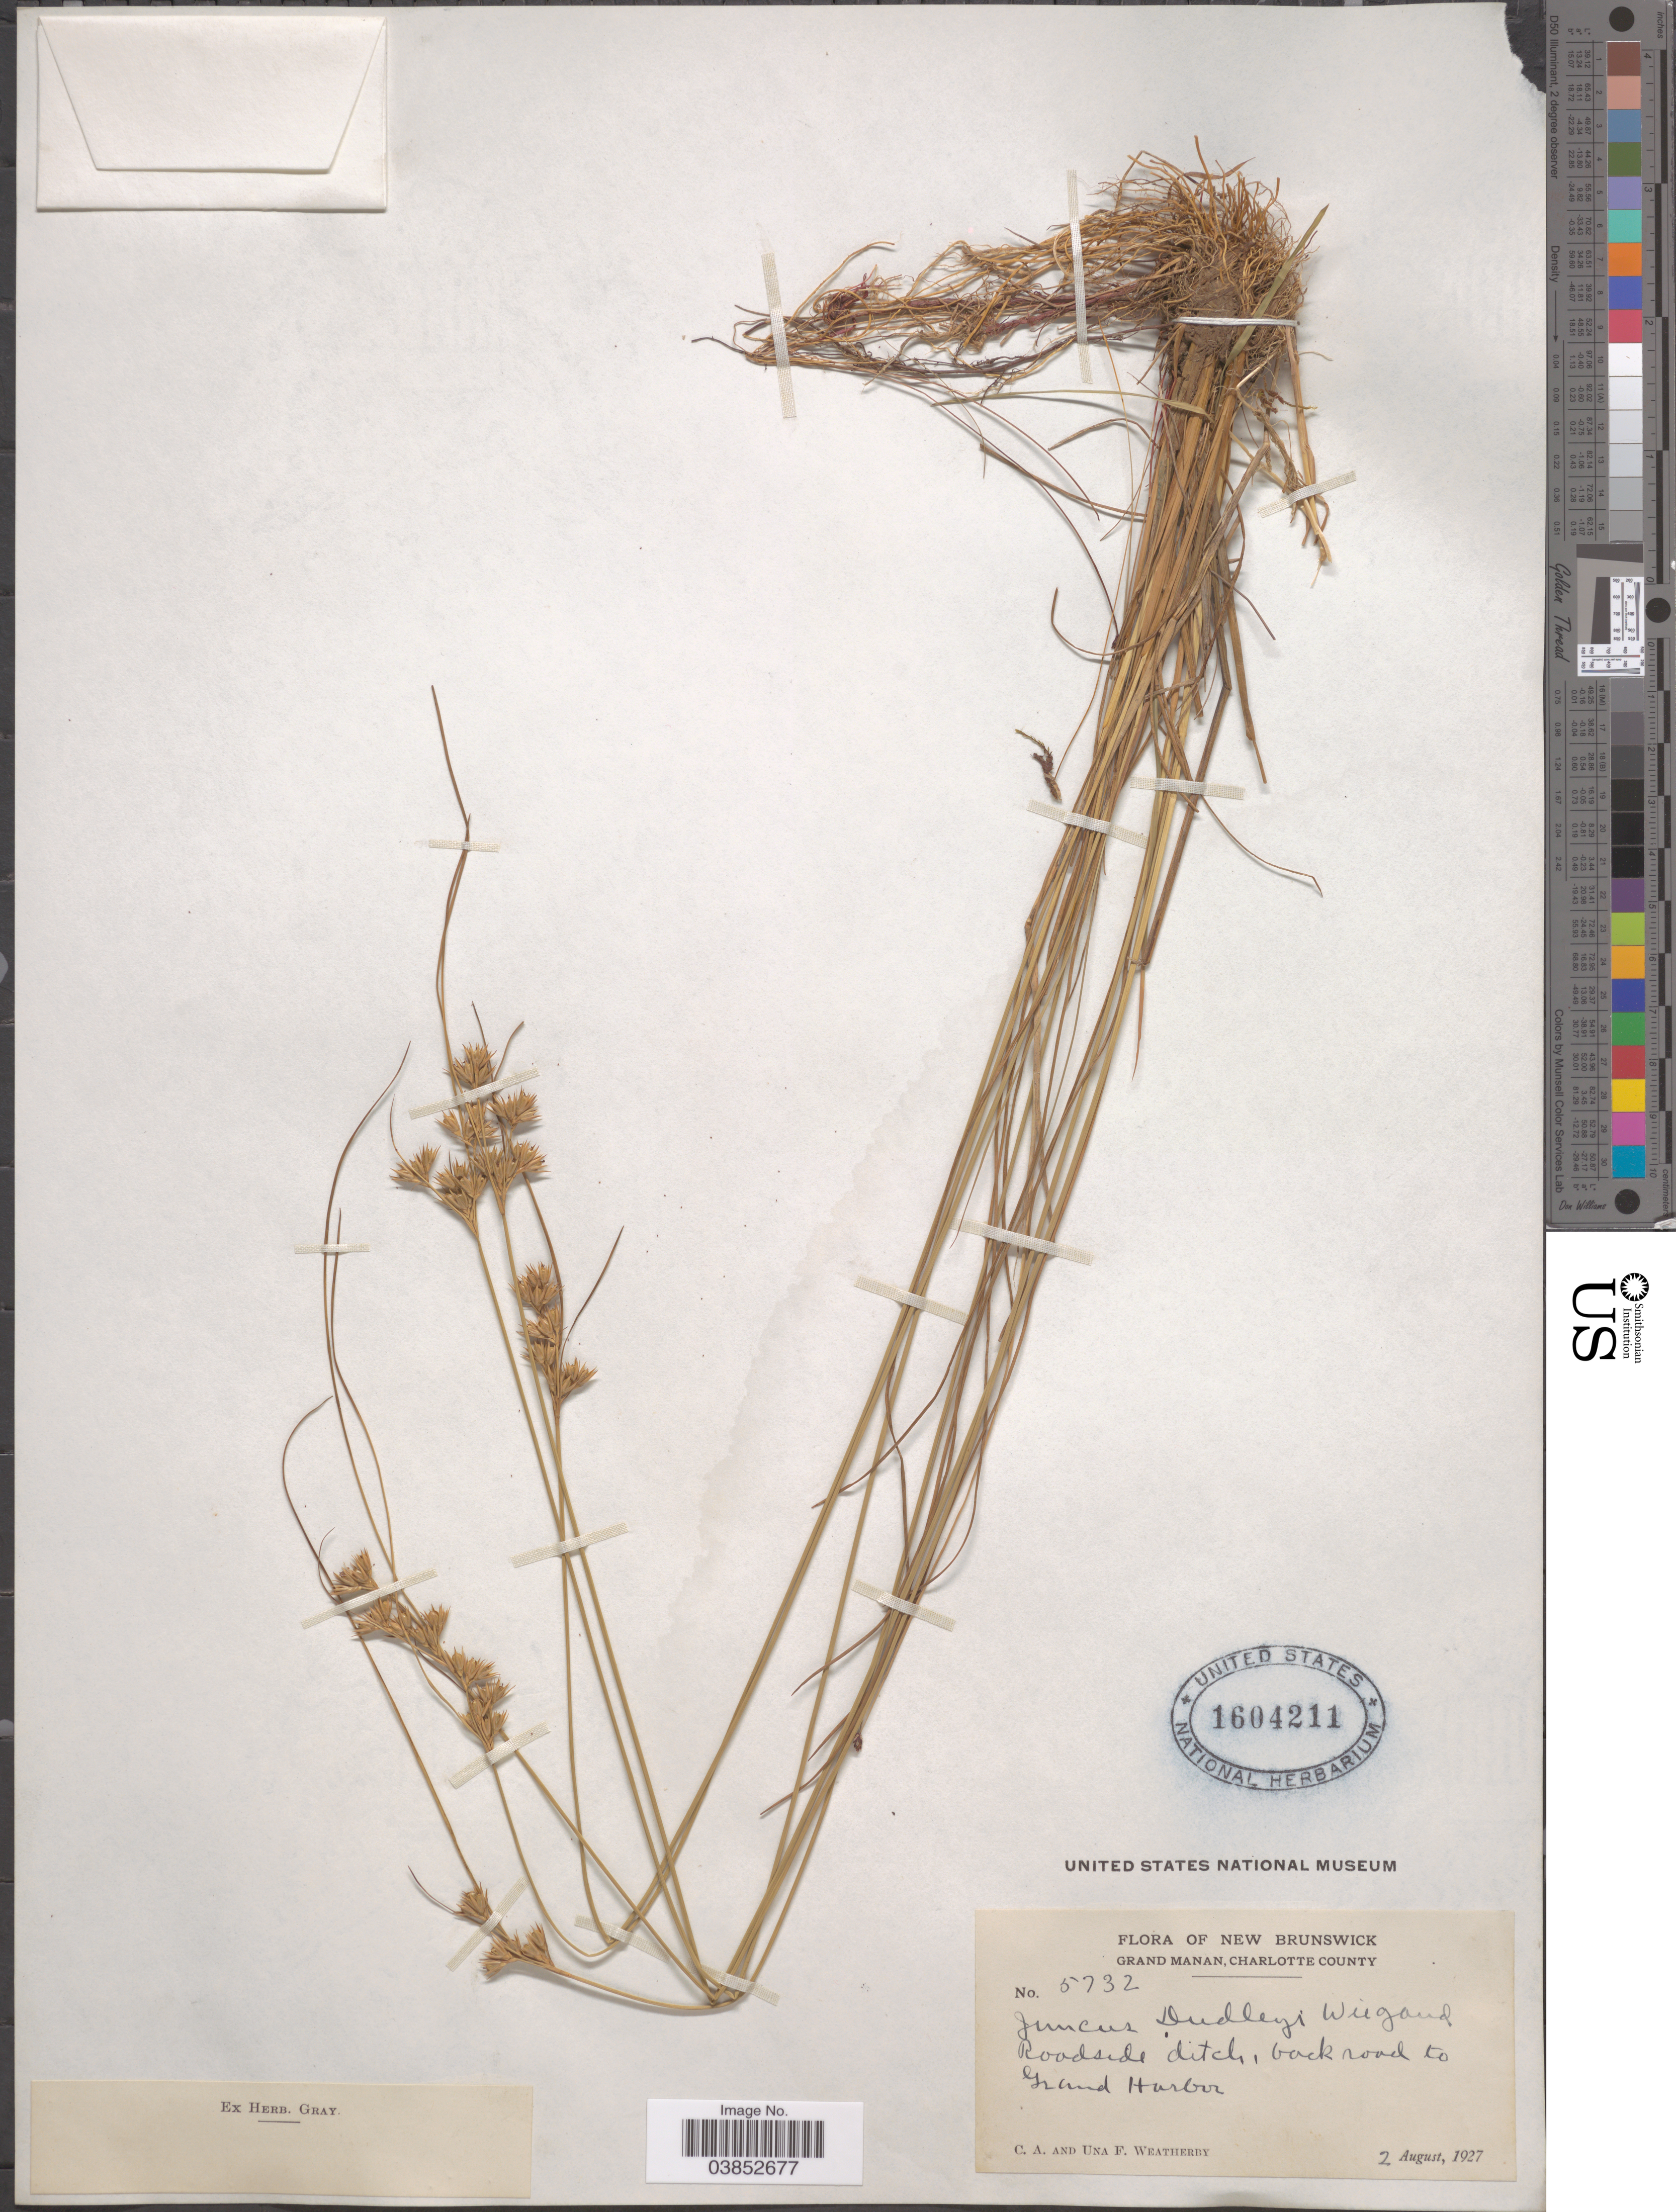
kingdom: Plantae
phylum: Tracheophyta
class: Liliopsida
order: Poales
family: Juncaceae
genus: Juncus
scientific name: Juncus dudleyi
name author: Wiegand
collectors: C. A. Weatherby & U. Weatherby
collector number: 5732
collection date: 1927-08-02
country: Canada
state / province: New Brunswick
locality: Grand Manan, Charlotte County. Back road to Grand Harbor.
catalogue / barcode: US 1604211